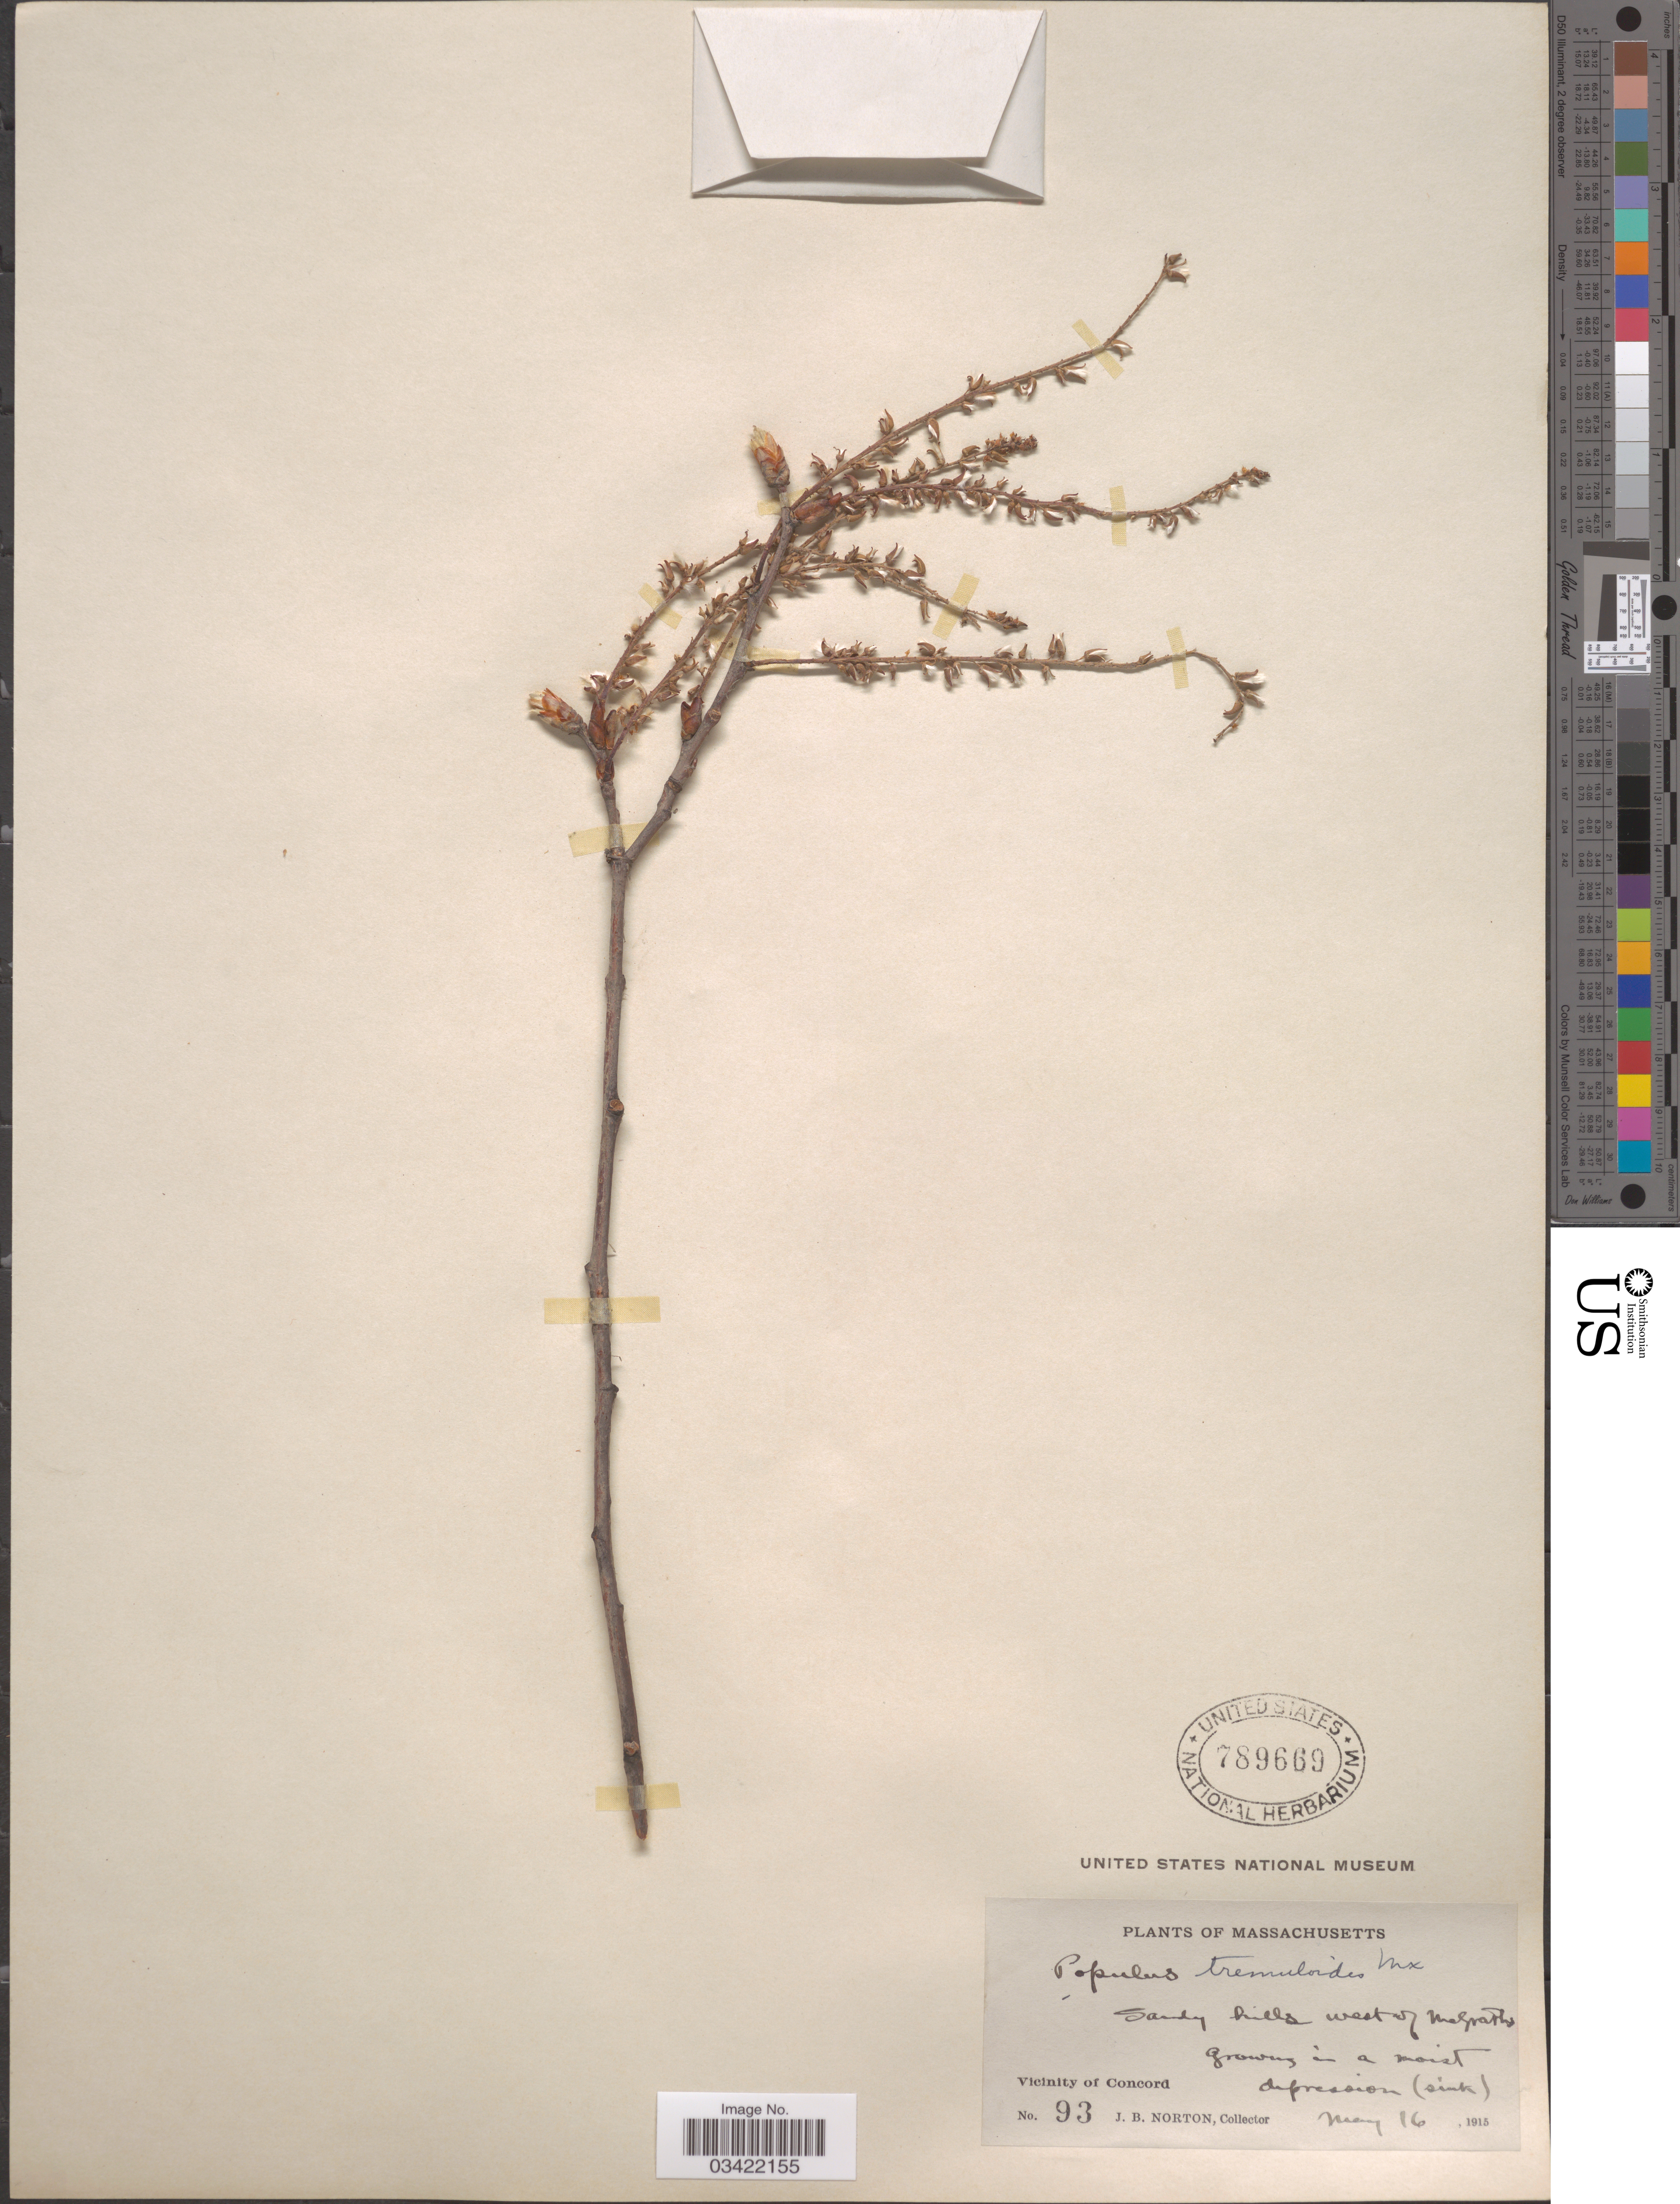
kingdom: Plantae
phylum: Tracheophyta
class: Magnoliopsida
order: Malpighiales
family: Salicaceae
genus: Populus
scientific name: Populus grandidentata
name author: Michx.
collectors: J. B. Norton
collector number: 93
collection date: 1915-05-16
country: United States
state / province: Massachusetts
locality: Sandy hills west of McGraths. Vicinity of Concord.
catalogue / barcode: US 789669